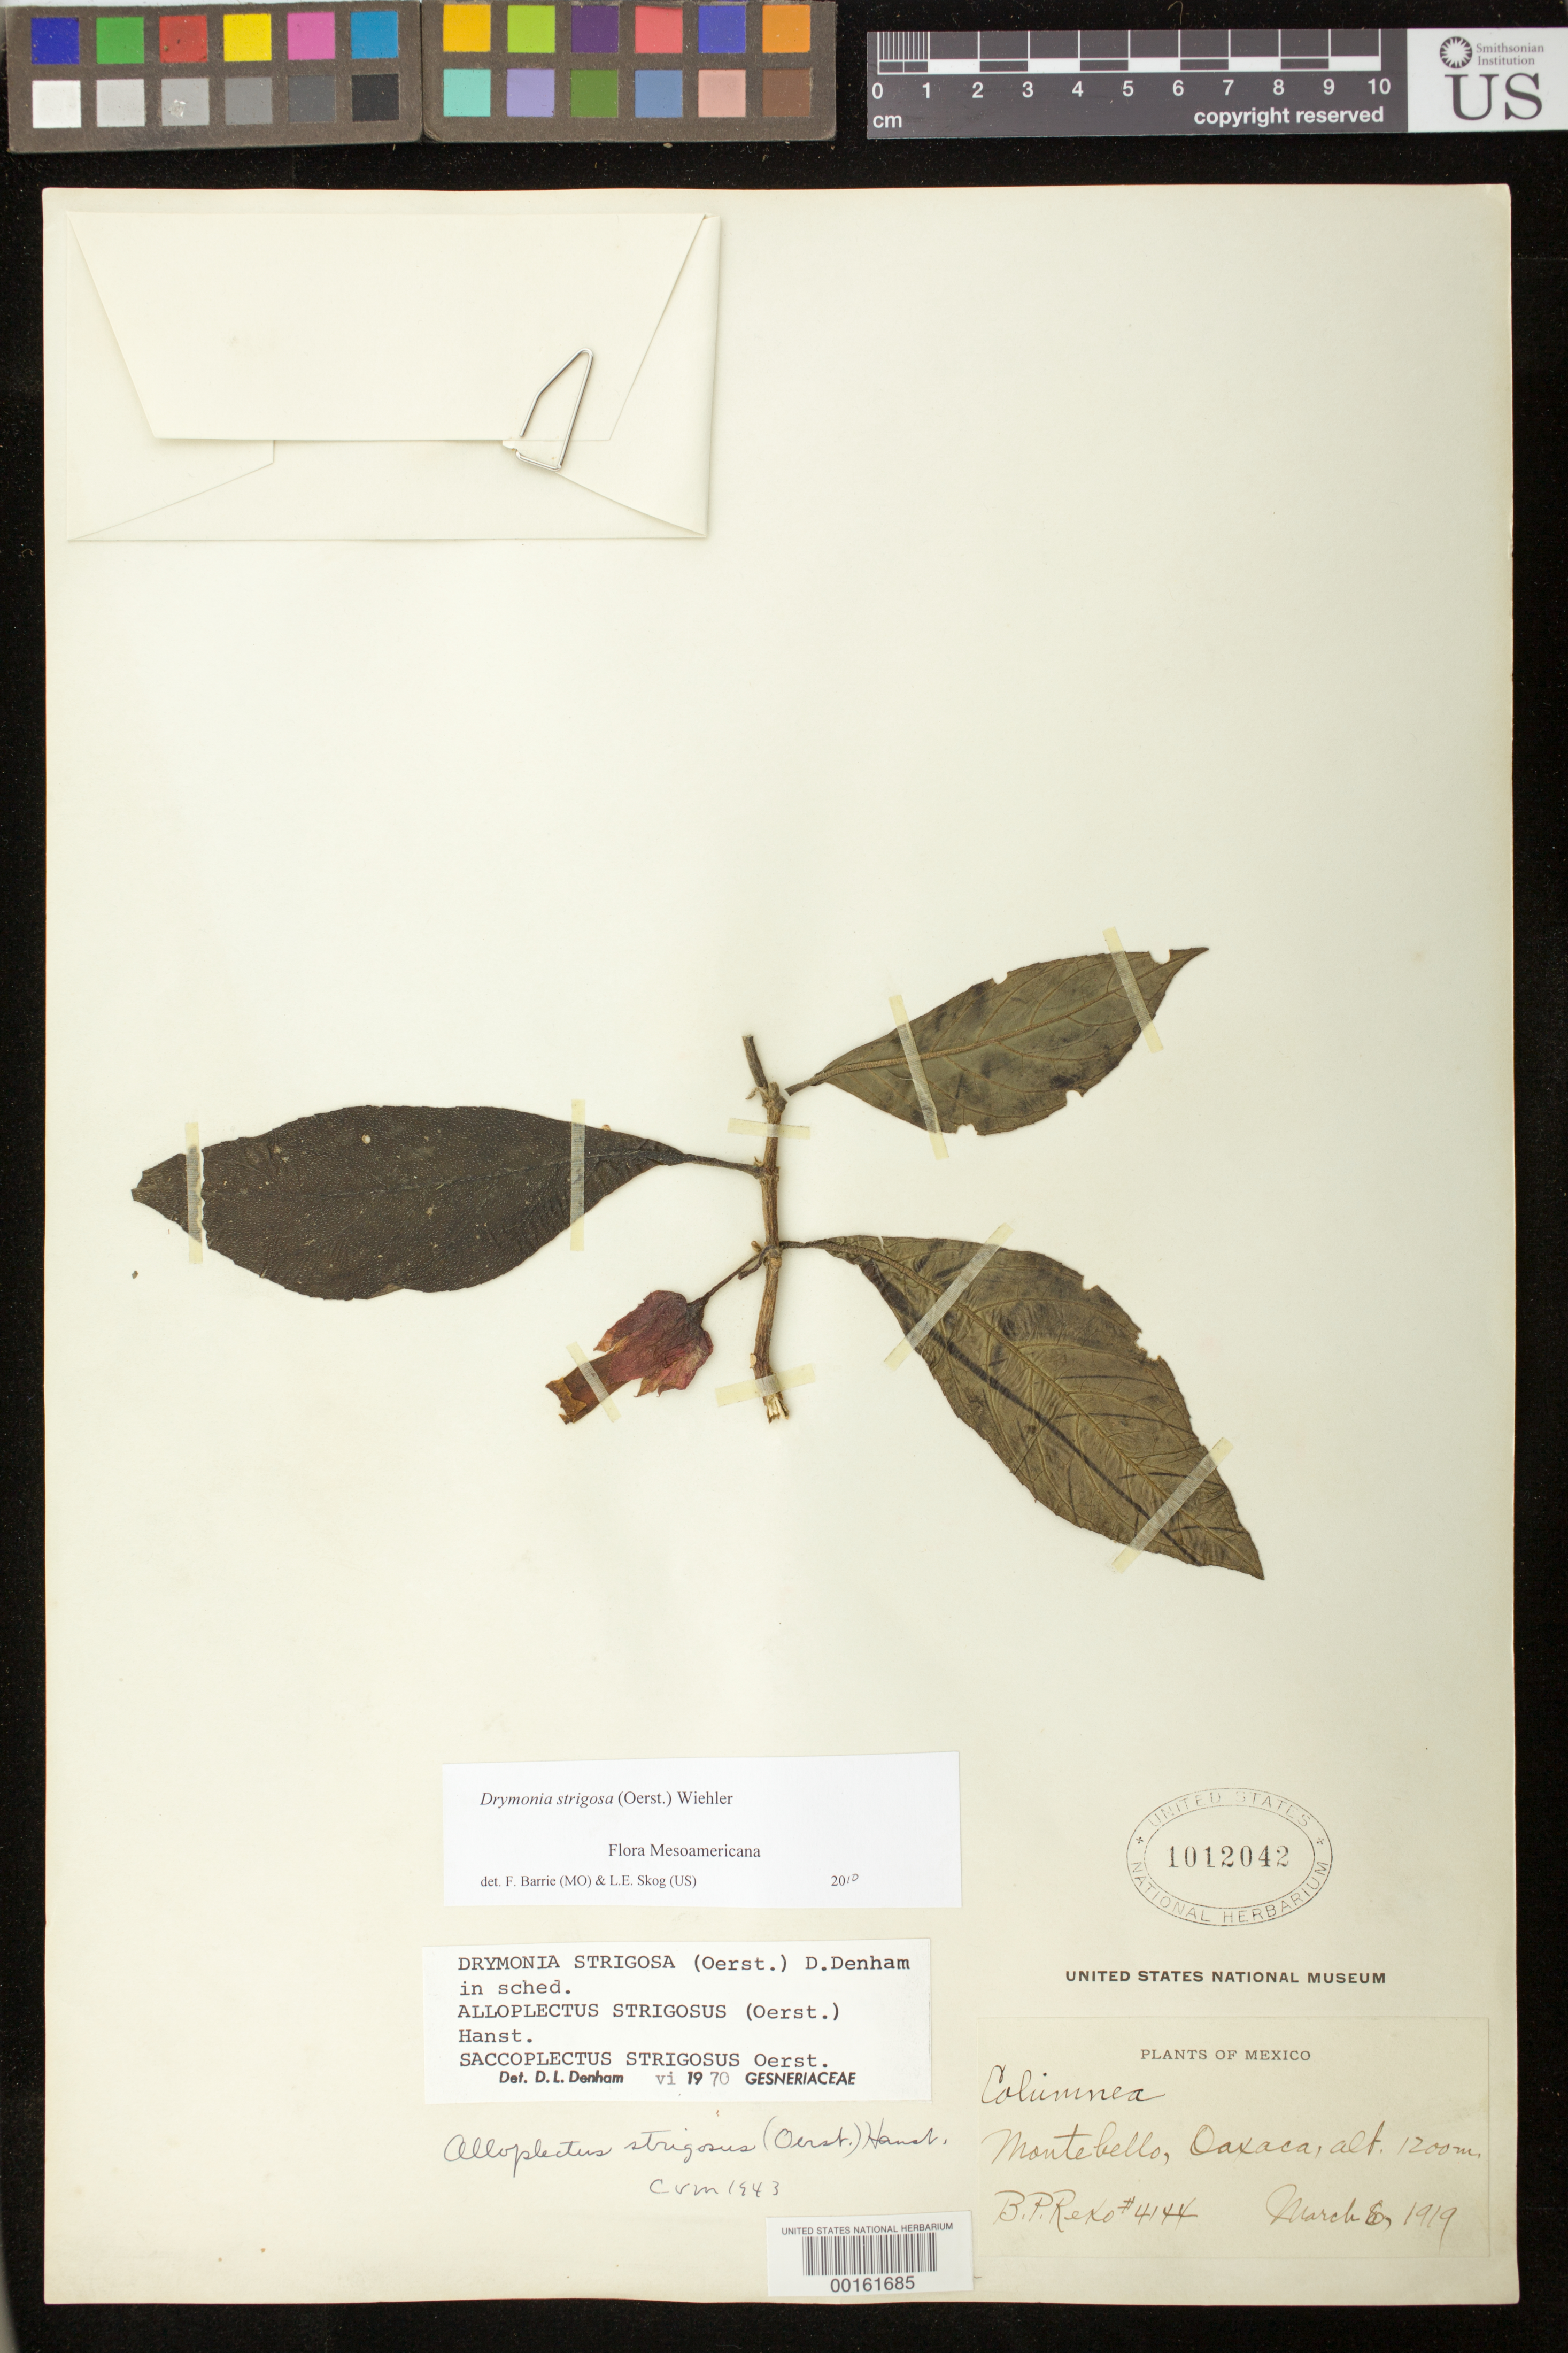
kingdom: Plantae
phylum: Tracheophyta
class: Magnoliopsida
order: Lamiales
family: Gesneriaceae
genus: Drymonia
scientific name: Drymonia strigosa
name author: (Oerst.) Wiehler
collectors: B. P. Reko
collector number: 4144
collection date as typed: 06 Mar 1919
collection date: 1919-03-06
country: Mexico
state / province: Oaxaca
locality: Montebello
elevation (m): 1200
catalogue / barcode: US 1012042